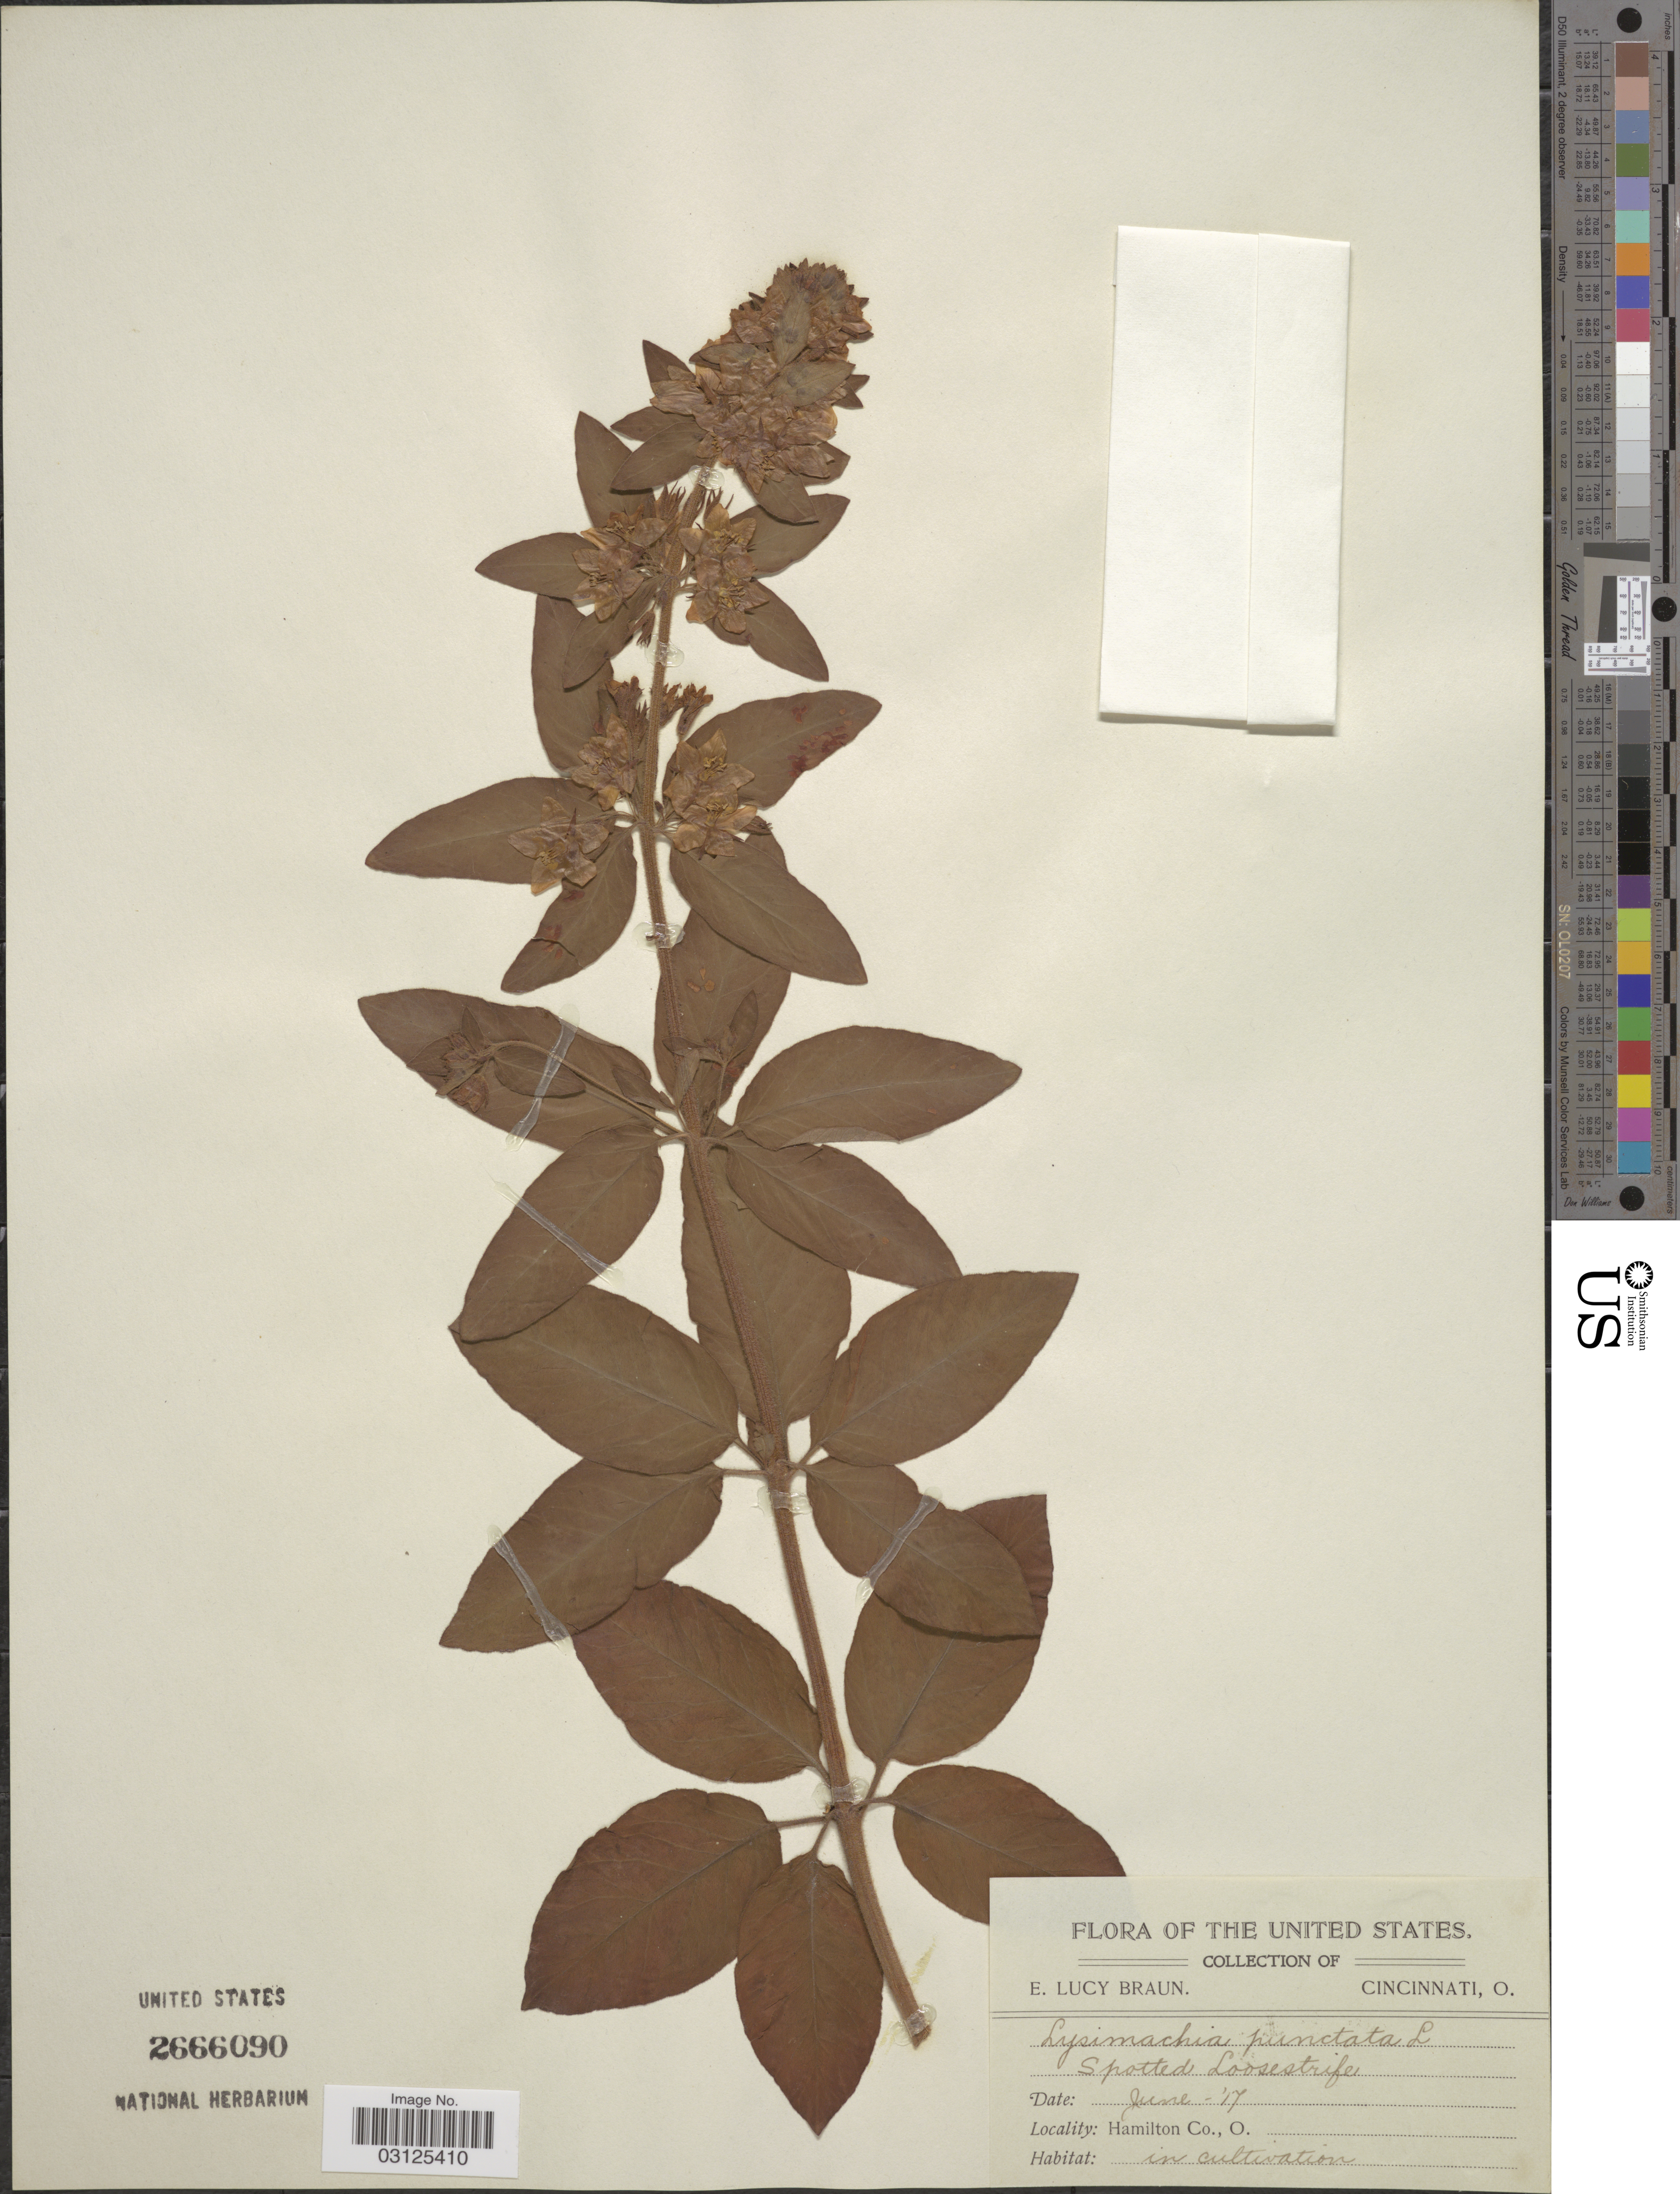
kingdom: Plantae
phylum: Tracheophyta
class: Magnoliopsida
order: Ericales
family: Primulaceae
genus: Lysimachia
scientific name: Lysimachia punctata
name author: L.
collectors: E. L. Braun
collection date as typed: Transcribed d/m/y: /6/17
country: United States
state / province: Ohio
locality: Hamilton Co.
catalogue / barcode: US 2666090